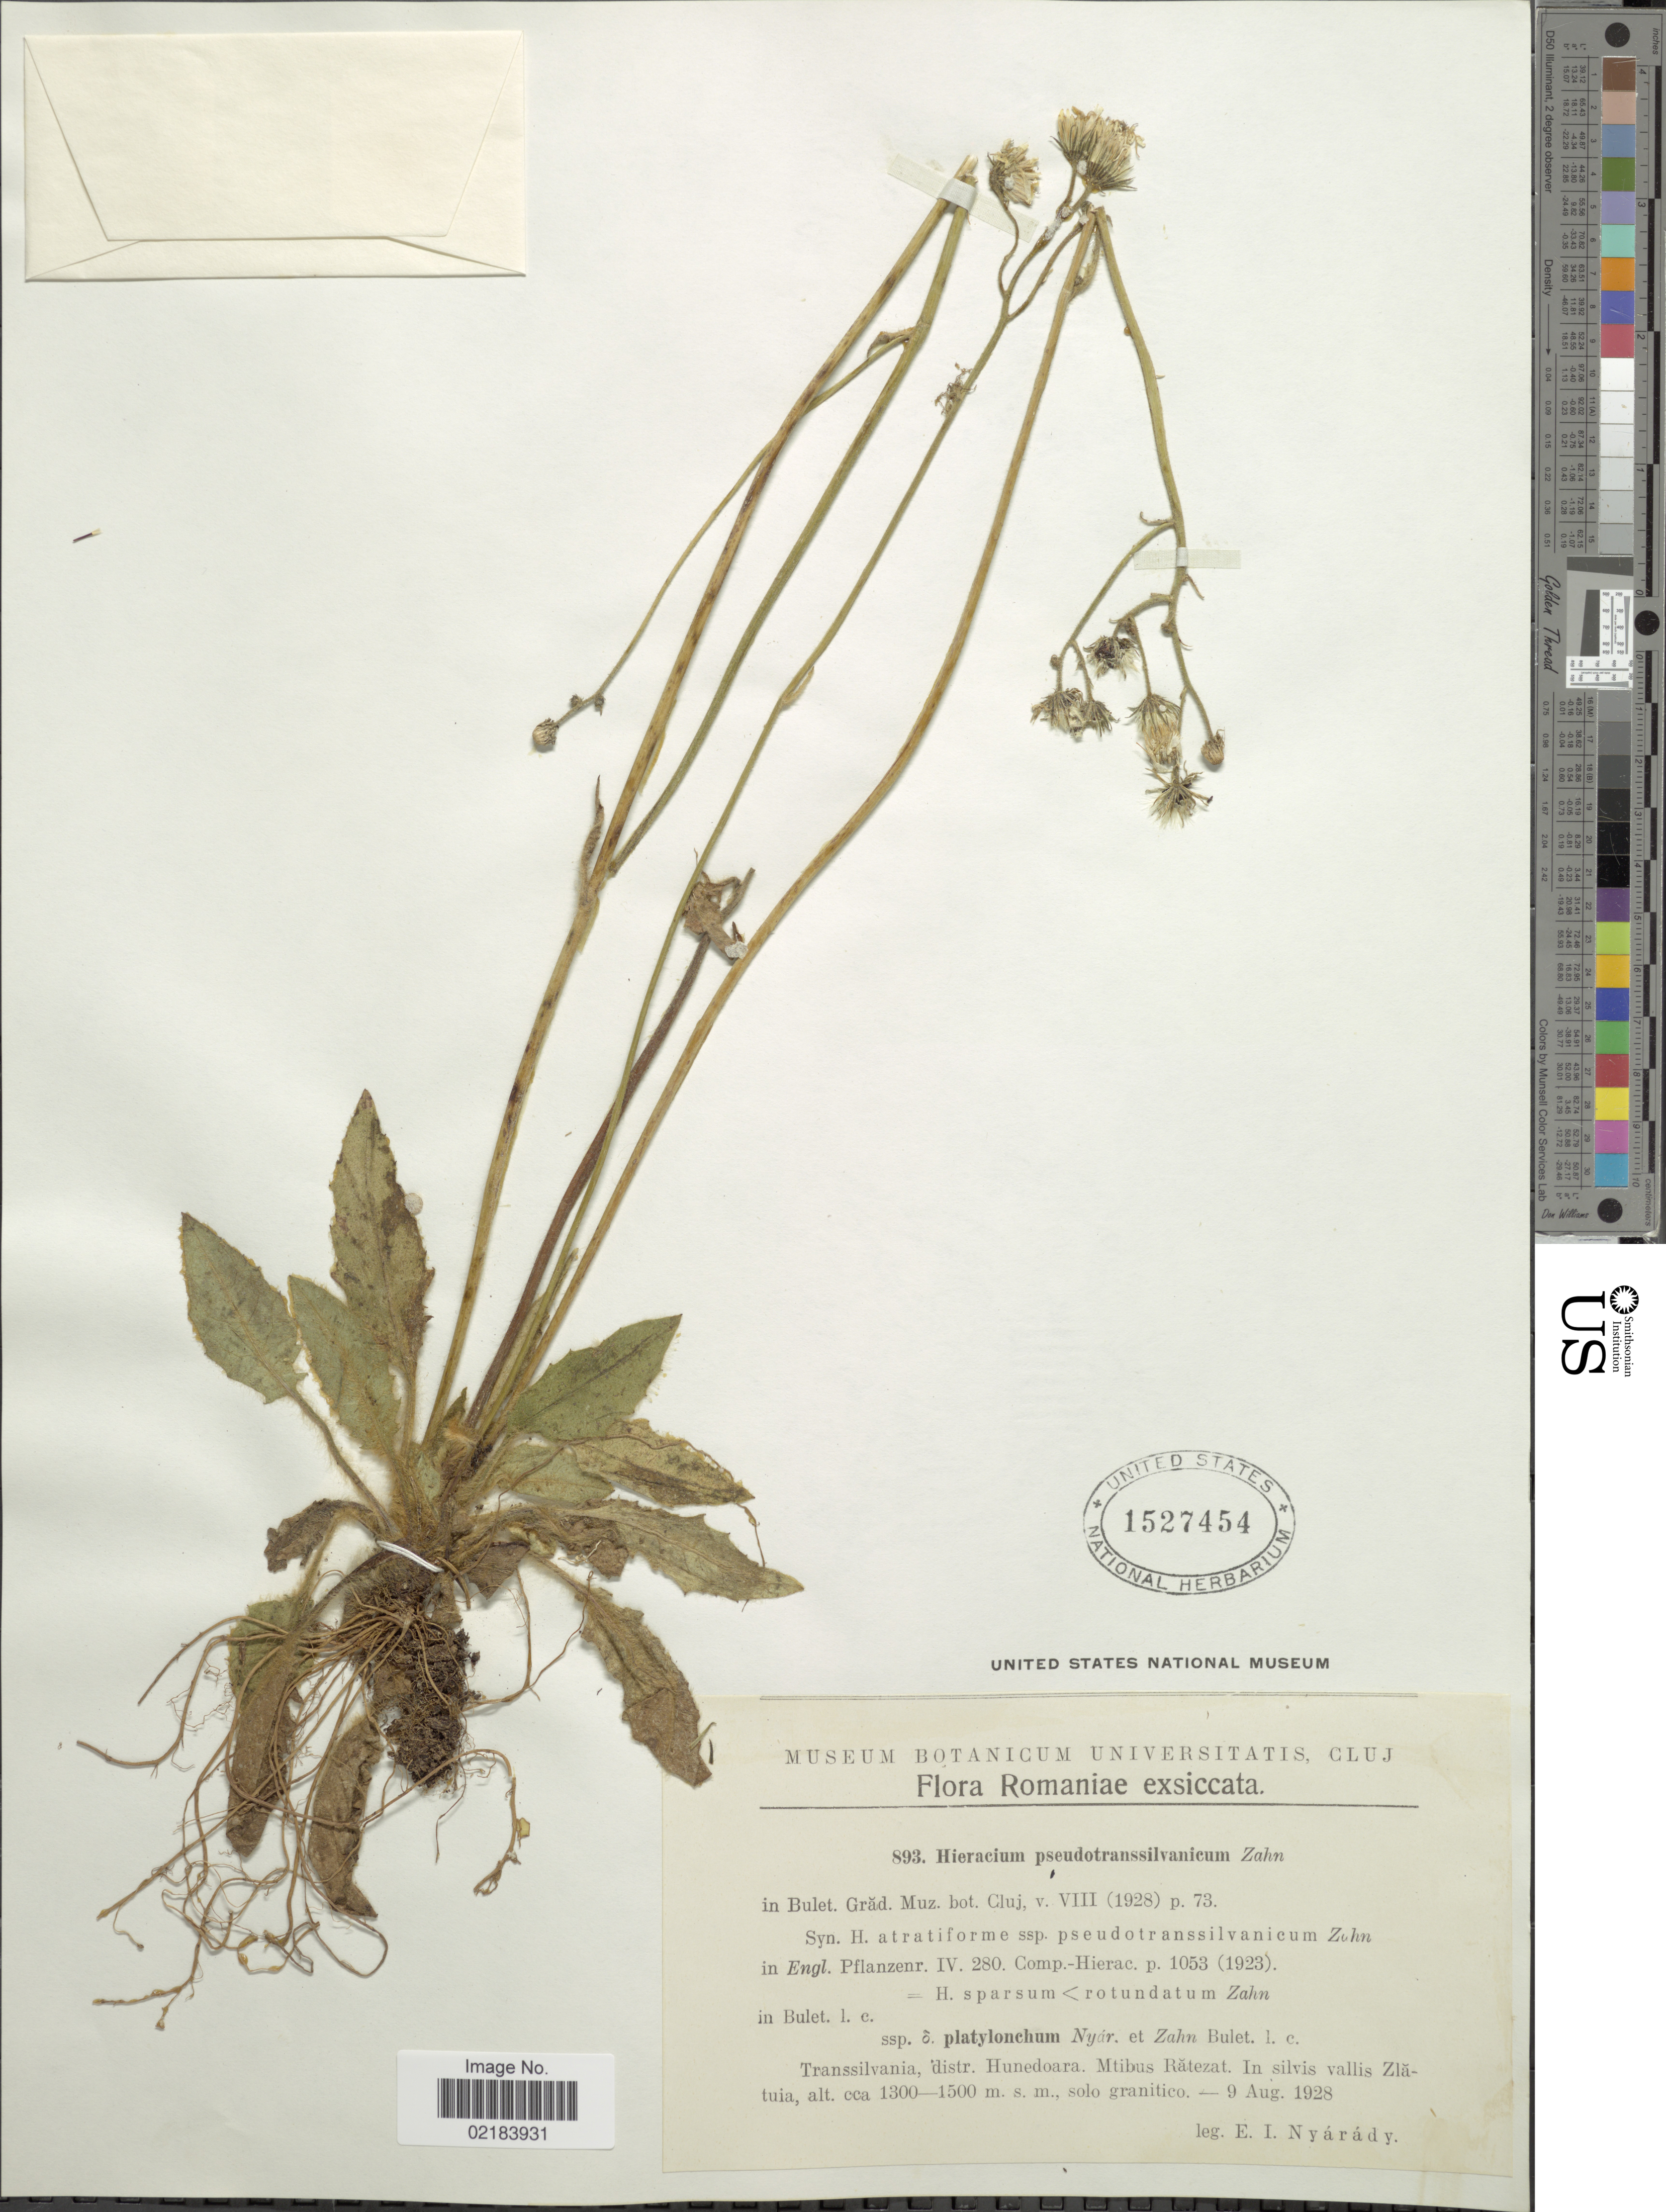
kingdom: Plantae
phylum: Tracheophyta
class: Magnoliopsida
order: Asterales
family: Asteraceae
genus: Hieracium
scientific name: Hieracium pseudotranssilvanicum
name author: (Zahn) Zahn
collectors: E. Nyárády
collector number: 893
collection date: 1928-08-09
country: Romania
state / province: Hunedoara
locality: Mtibus Ratezat. In silvis vallis Zlatuia, Transsilvania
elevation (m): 1300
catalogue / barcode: US 1527454